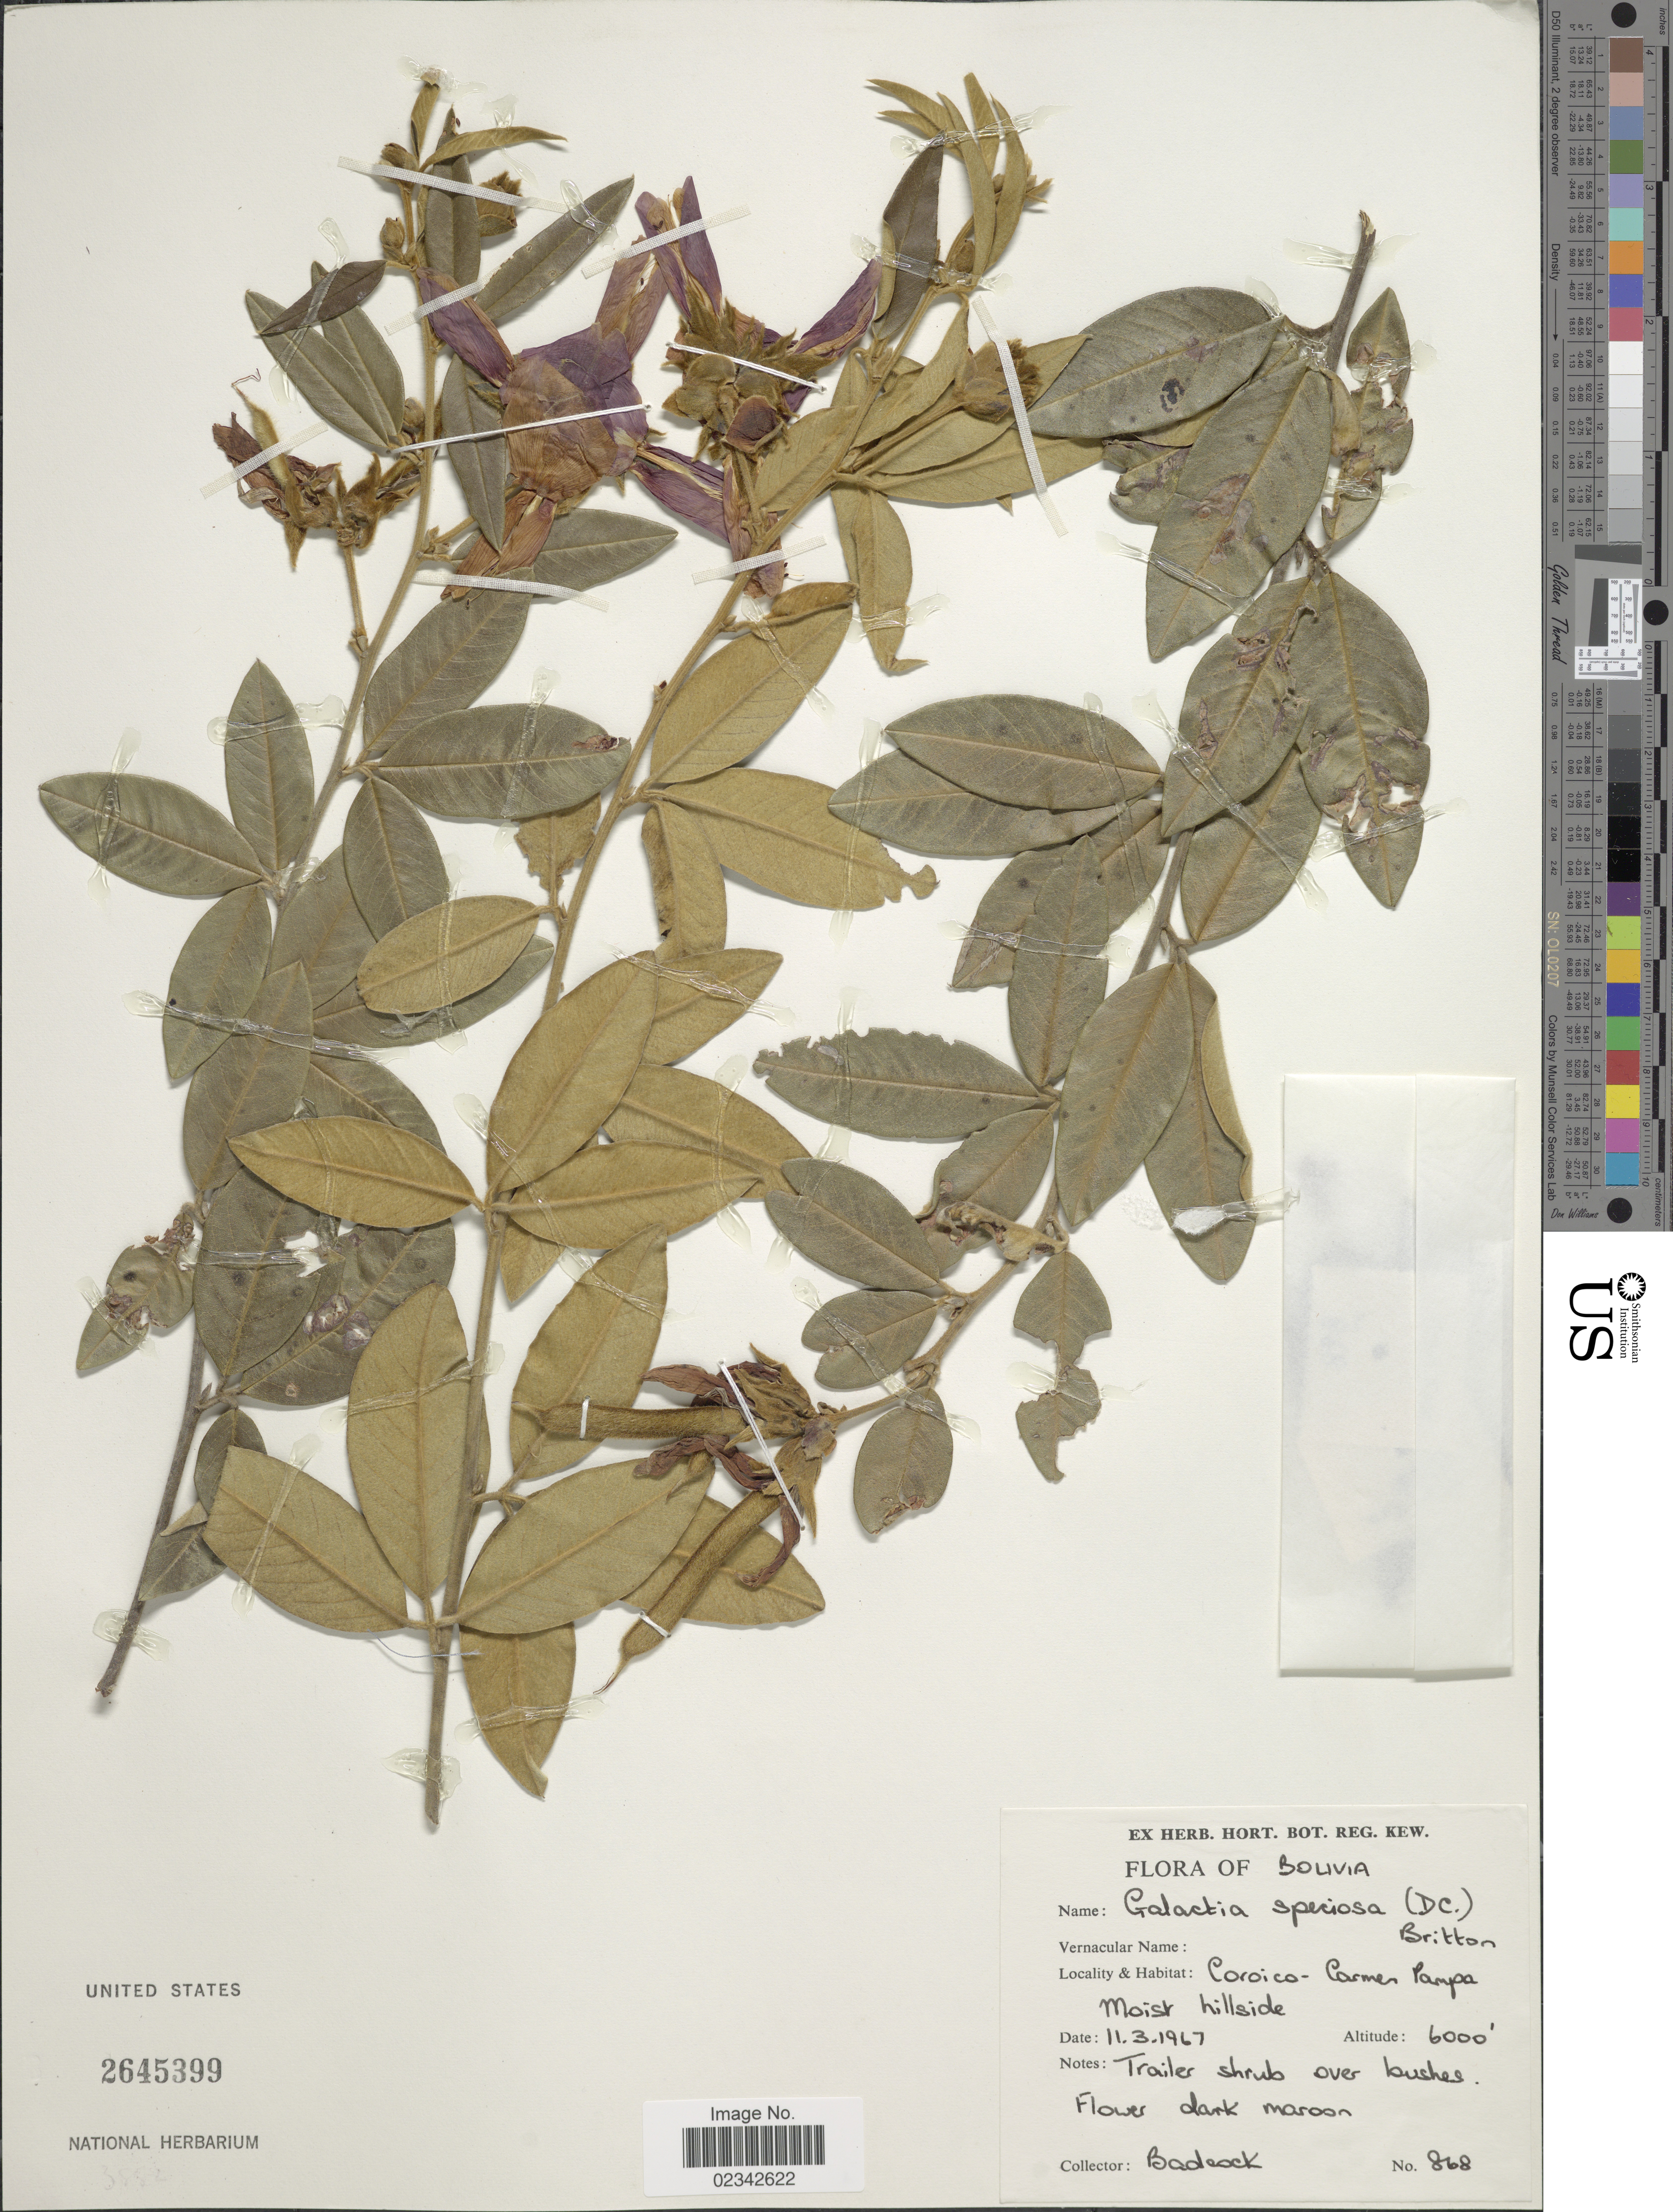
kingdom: Plantae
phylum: Tracheophyta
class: Magnoliopsida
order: Fabales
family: Fabaceae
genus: Collaea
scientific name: Collaea speciosa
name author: (Loisel.) DC.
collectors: Badcock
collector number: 868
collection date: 1967-03-11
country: Bolivia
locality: Coroico-Carmen Pampa, moist hillside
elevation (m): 1829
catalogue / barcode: US 2645399